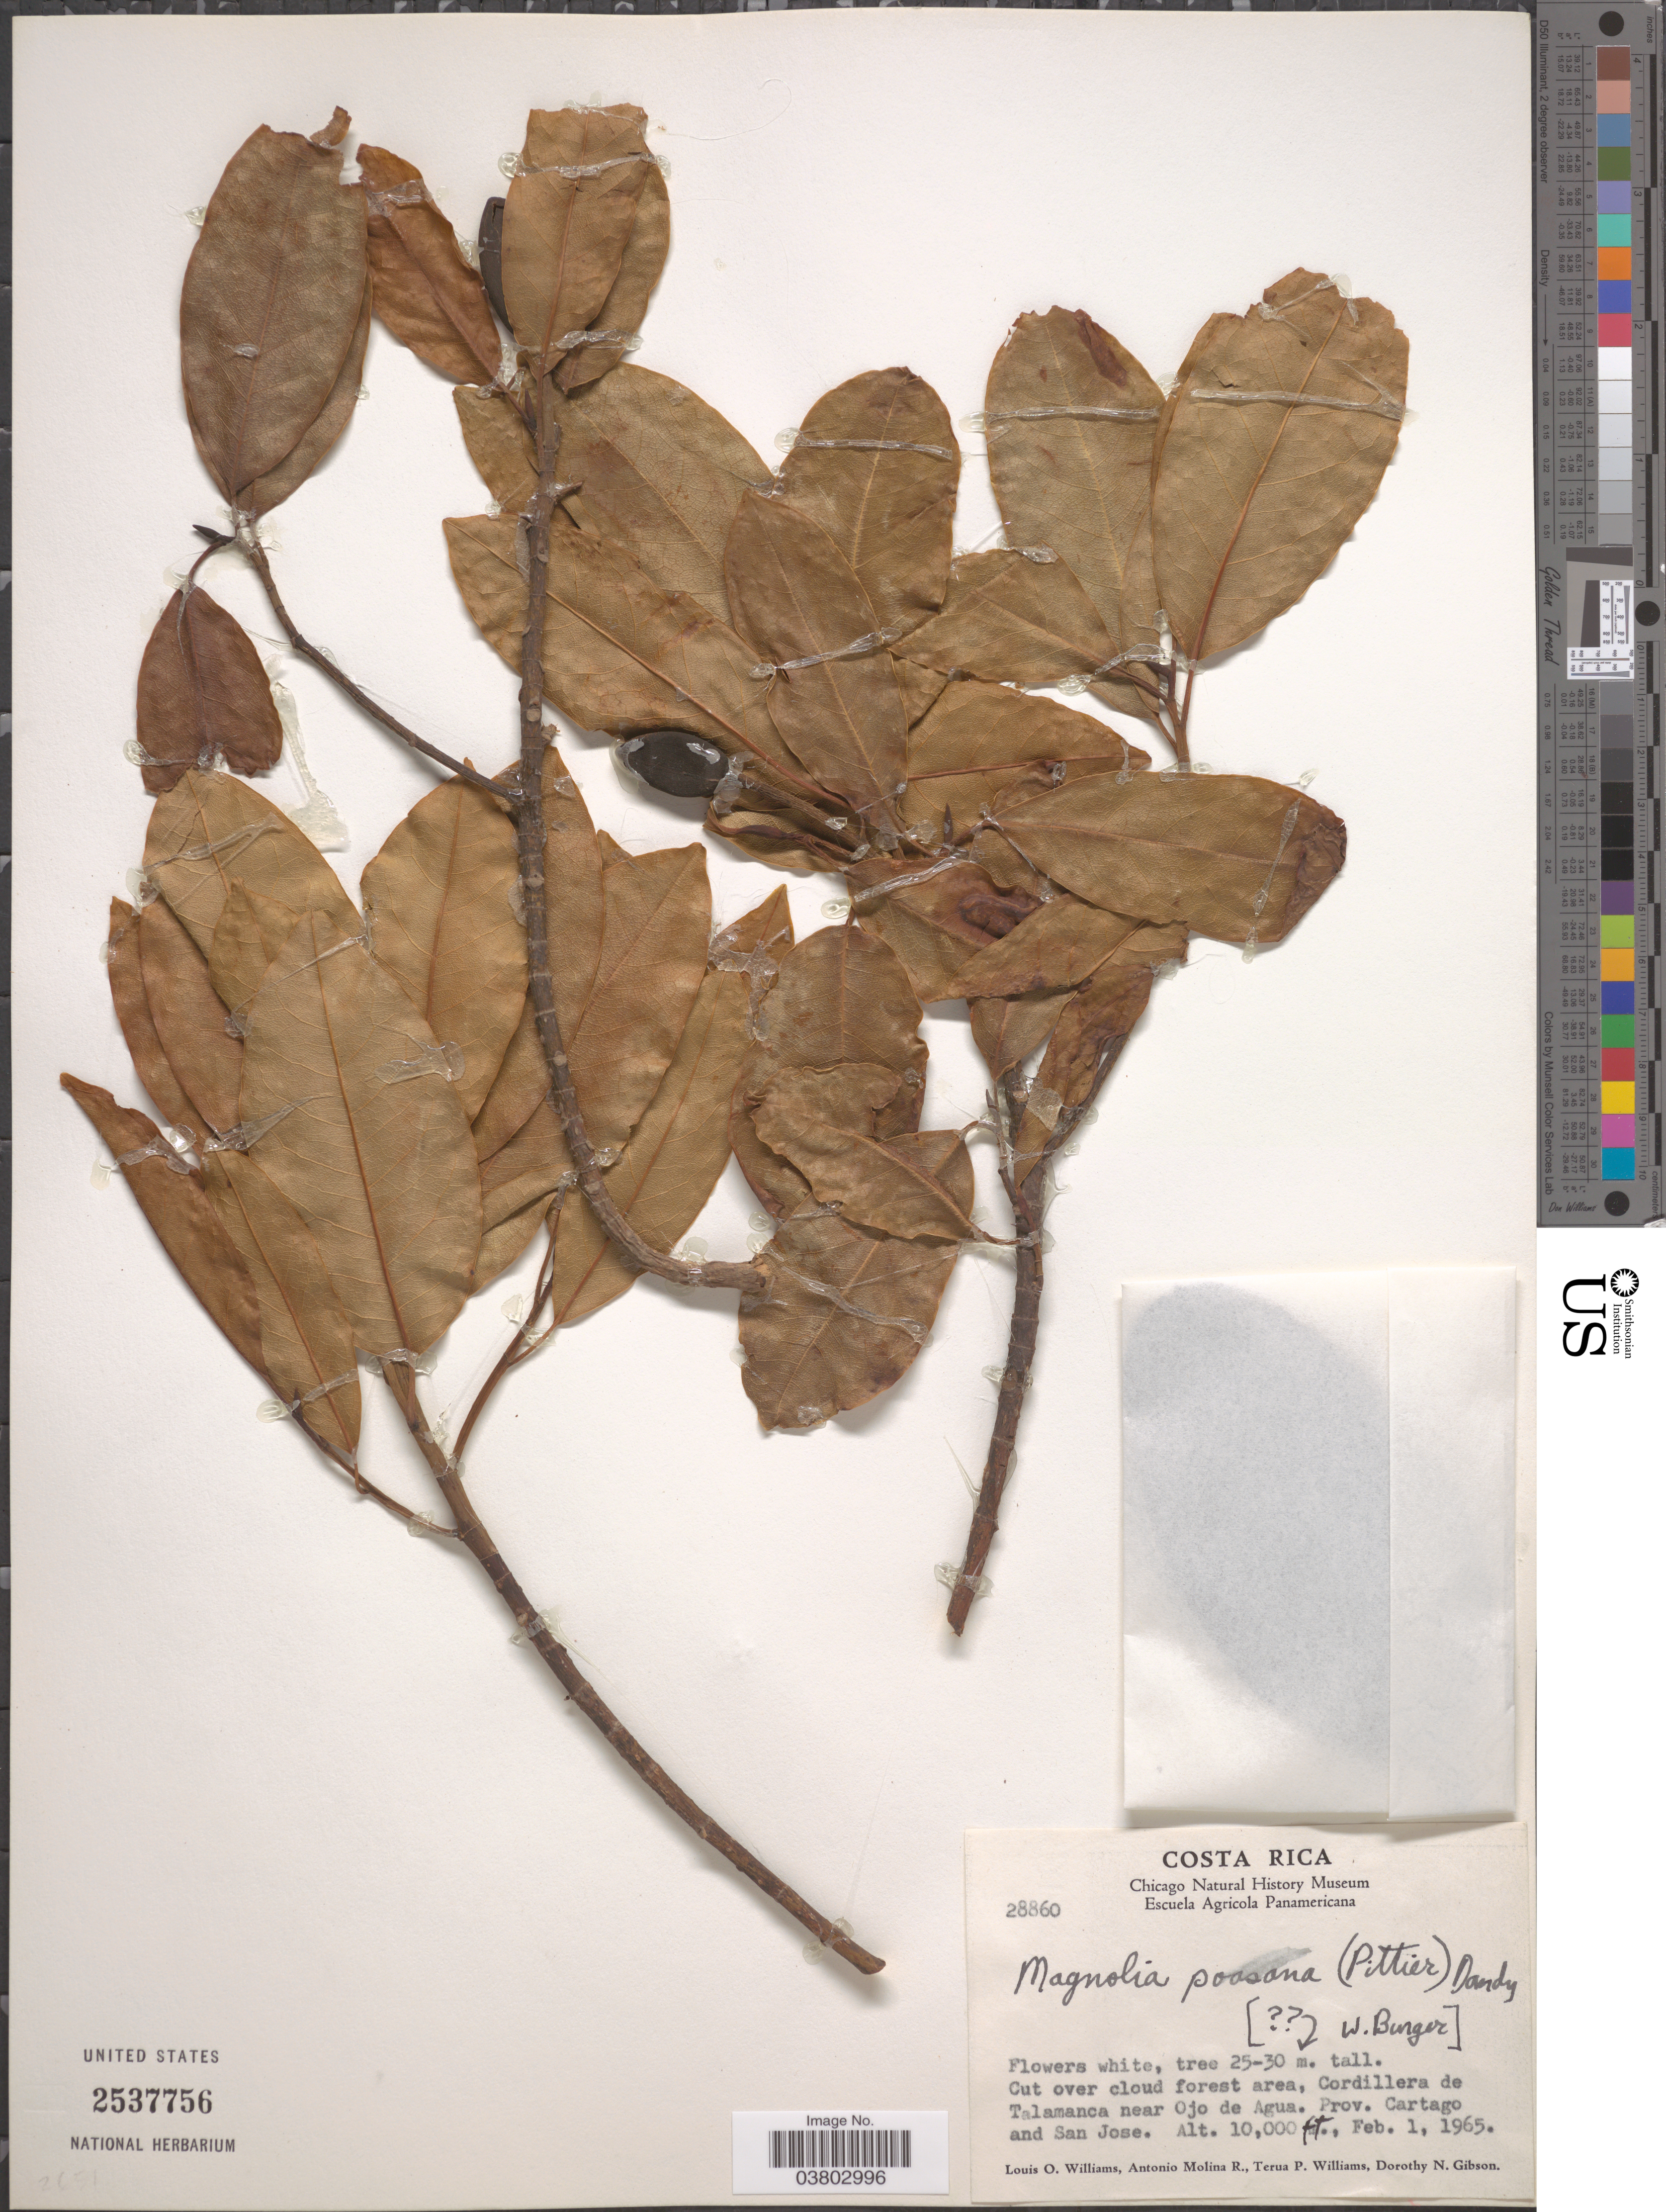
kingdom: Plantae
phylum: Tracheophyta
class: Magnoliopsida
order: Magnoliales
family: Magnoliaceae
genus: Magnolia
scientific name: Magnolia poasana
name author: Dandy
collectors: L. O. Williams, A. Molina R., T. Williams & D. N. Gibson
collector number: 28860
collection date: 1965-02-01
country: Costa Rica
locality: Cordillera de Talamanca near Ojo de Agua. Prov. Cartago and San Jose.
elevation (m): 3048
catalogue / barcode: US 2537756